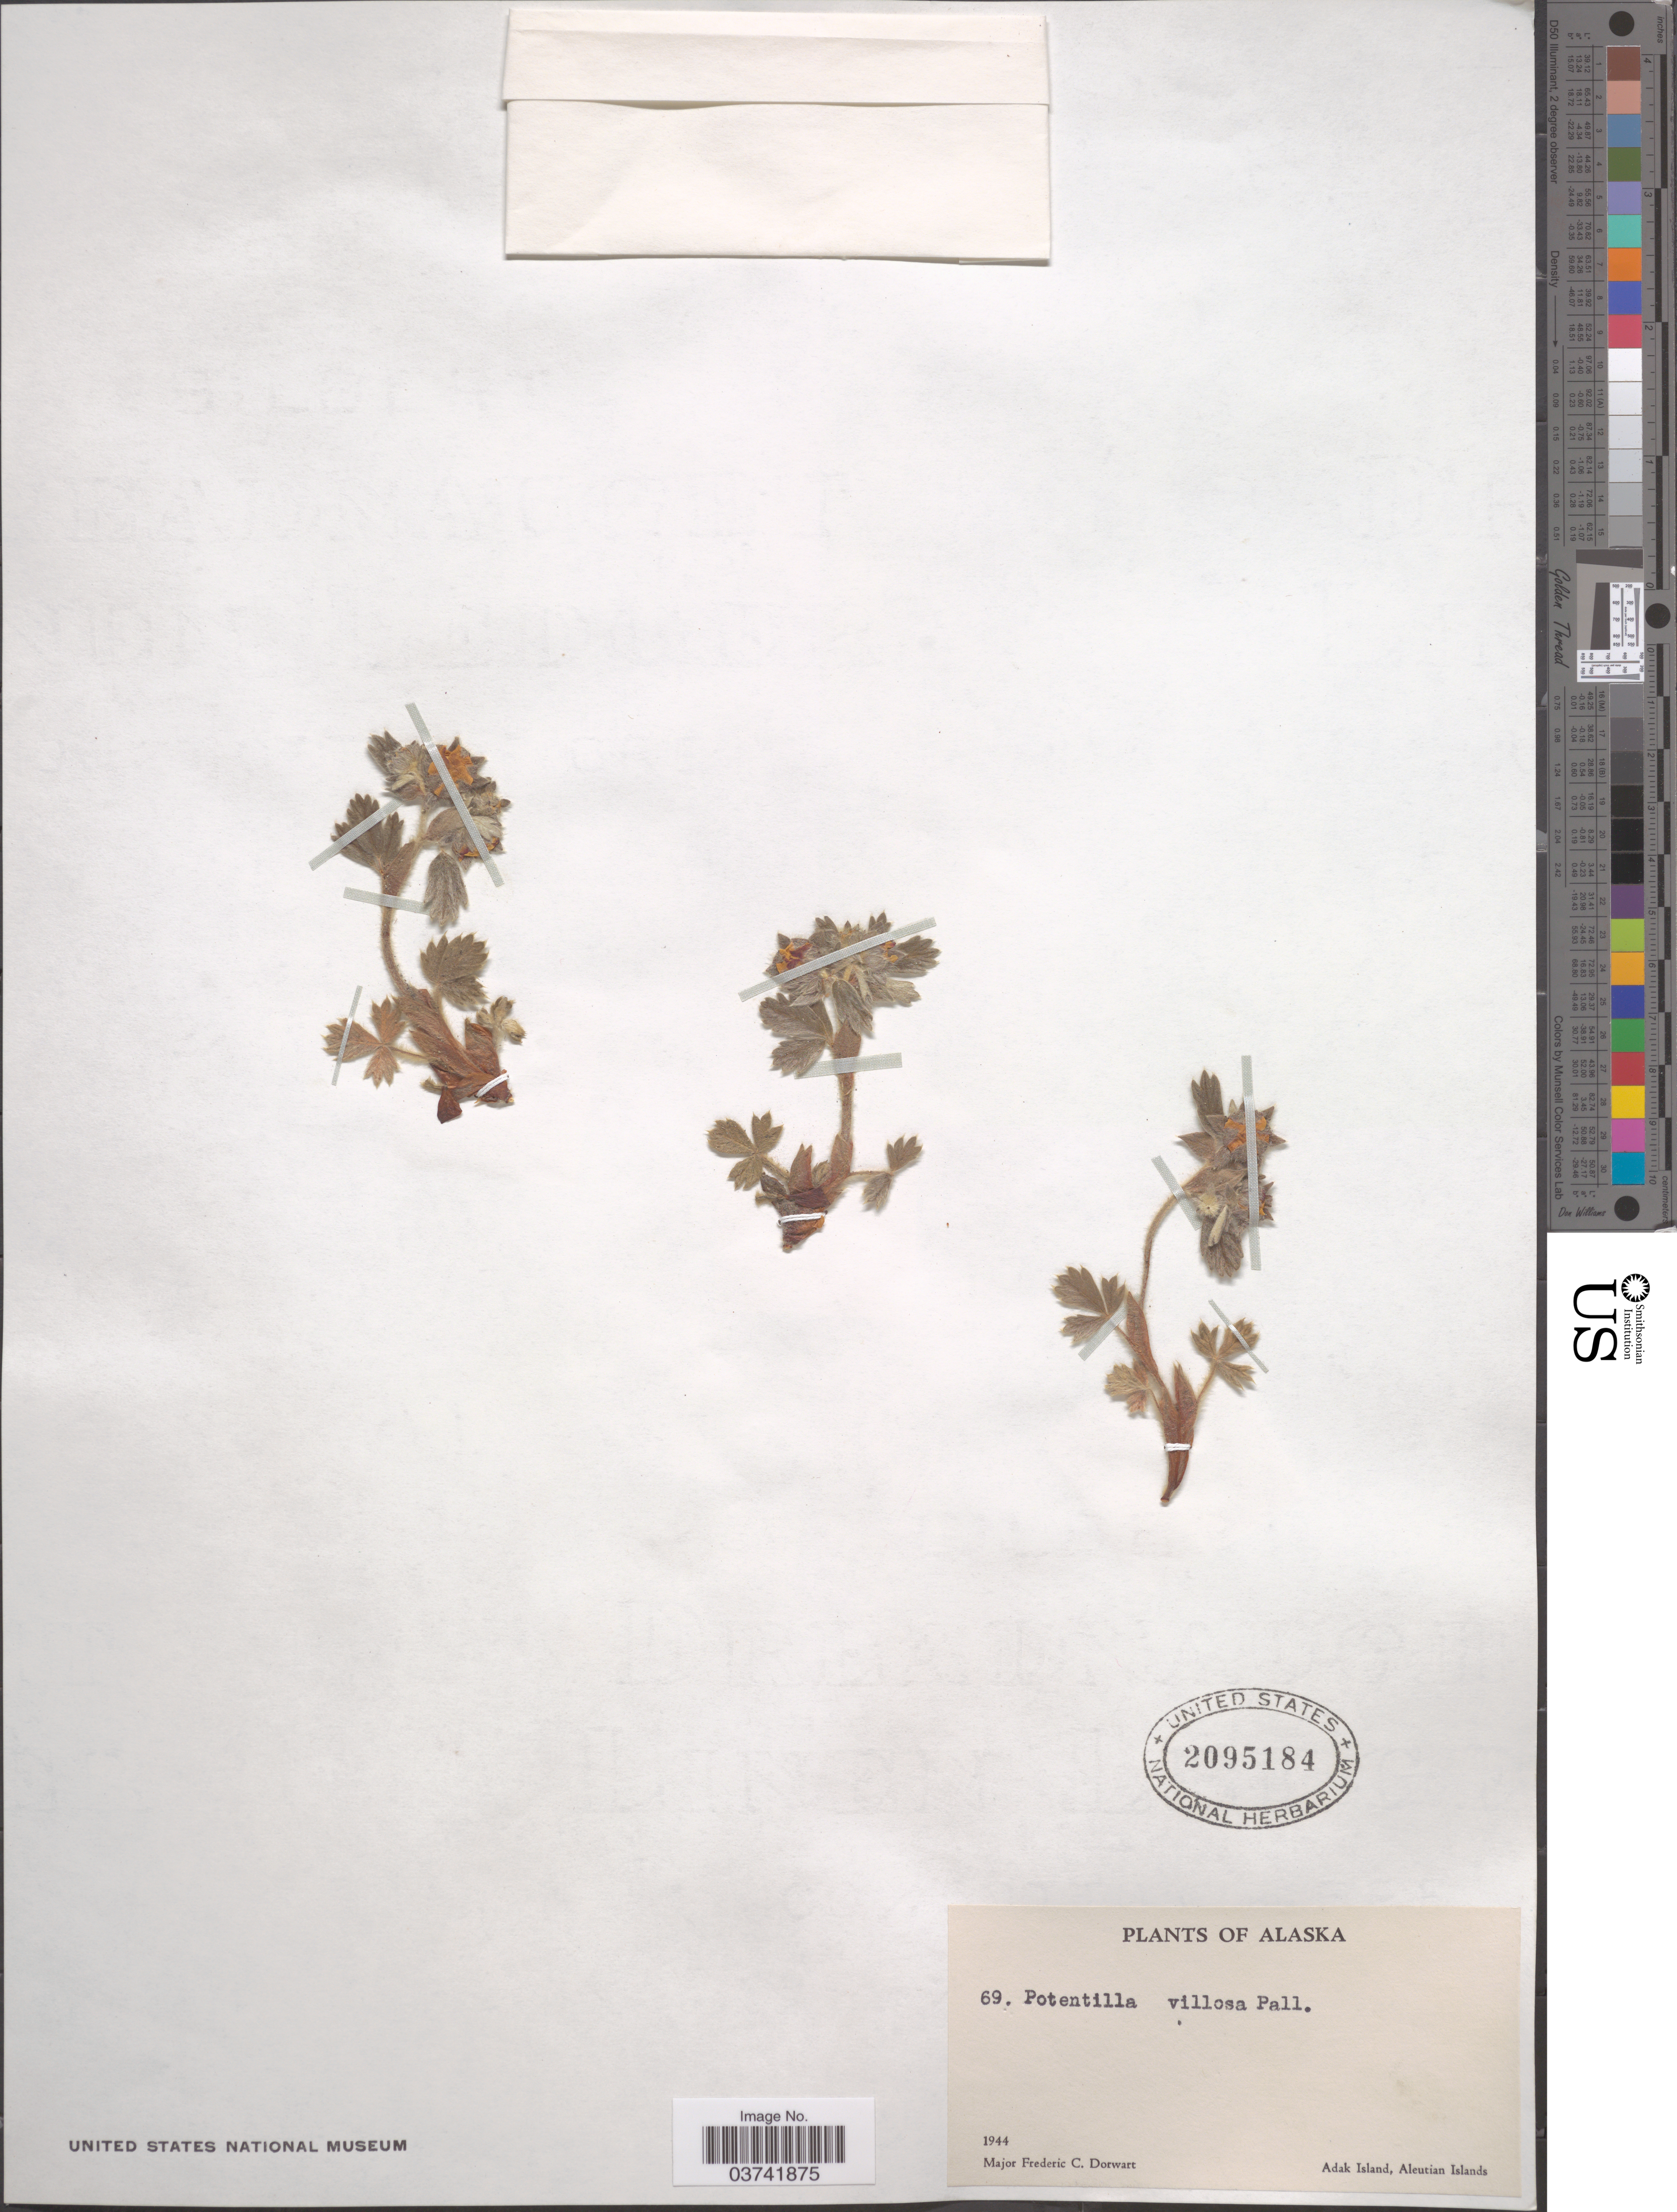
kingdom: Plantae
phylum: Tracheophyta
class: Magnoliopsida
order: Rosales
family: Rosaceae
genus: Potentilla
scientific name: Potentilla villosa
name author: Pall. ex Pursh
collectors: F. Dorwart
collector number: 69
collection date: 1944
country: United States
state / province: Alaska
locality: Adak Island, Aleutian Islands.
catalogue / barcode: US 2095184